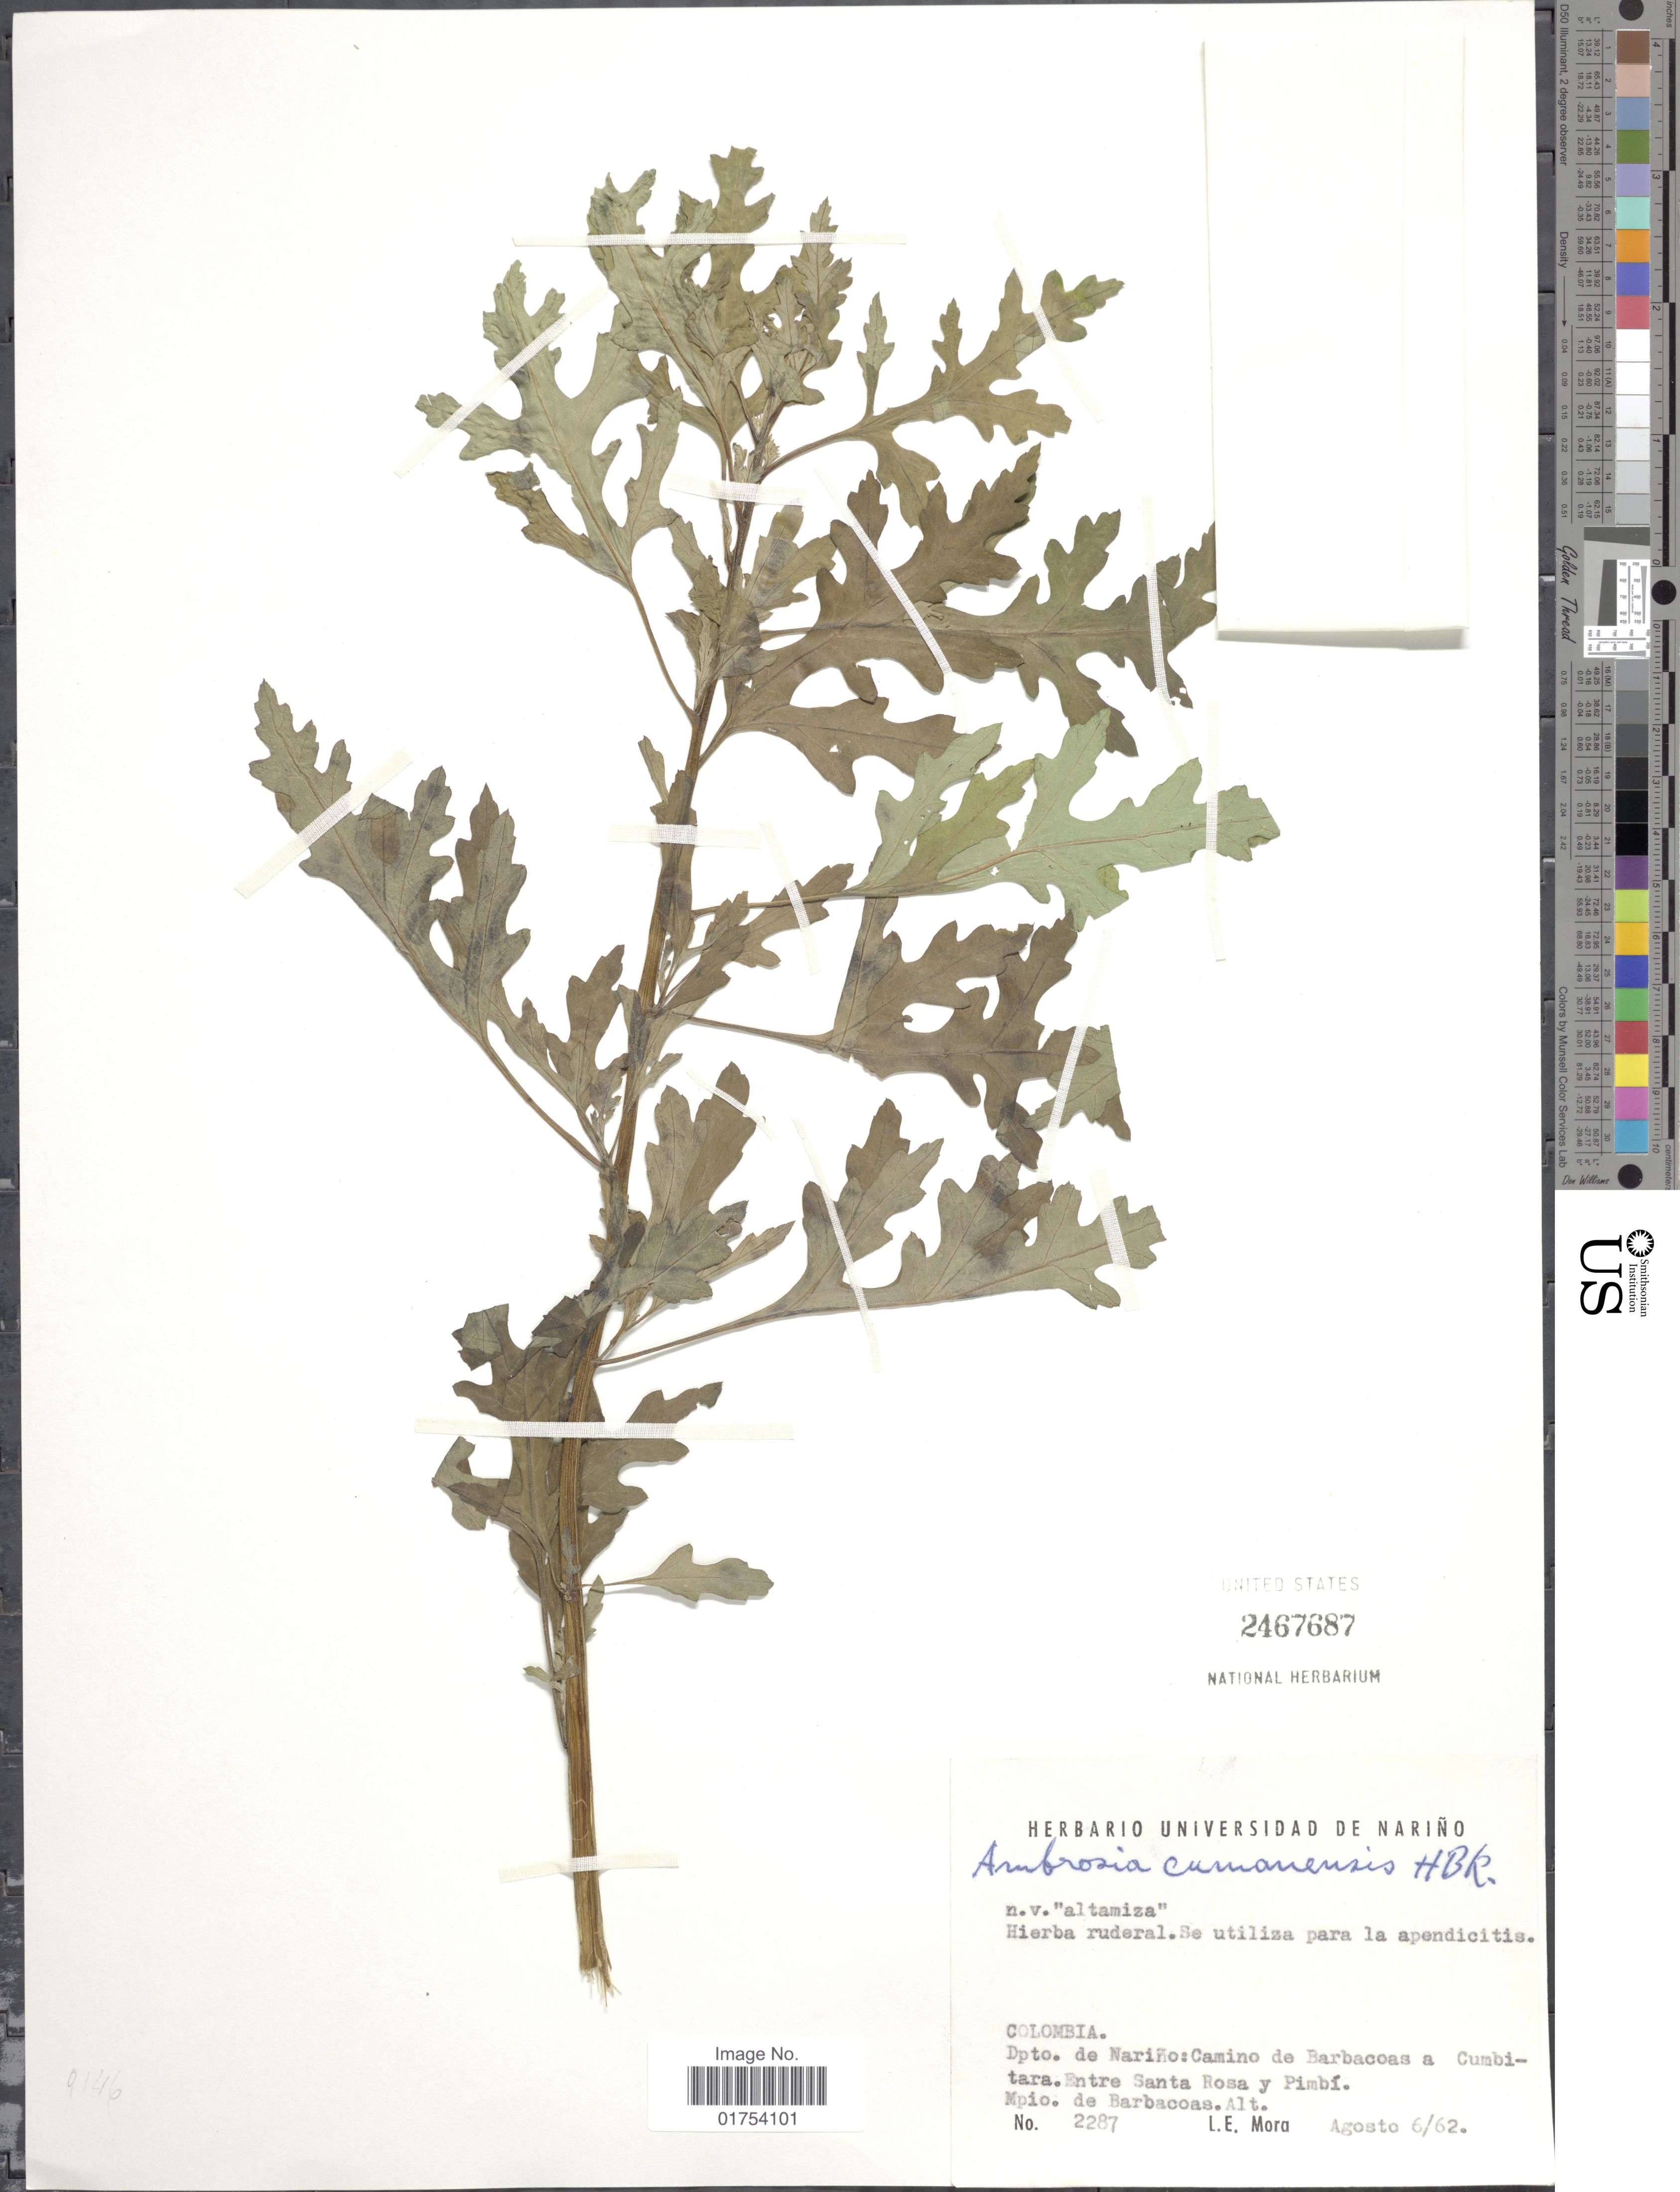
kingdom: Plantae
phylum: Tracheophyta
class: Magnoliopsida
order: Asterales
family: Asteraceae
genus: Ambrosia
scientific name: Ambrosia peruviana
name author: Willd.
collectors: L. Mora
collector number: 2287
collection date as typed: Transcribed d/m/y: 6/8/62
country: Colombia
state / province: Nariño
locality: Camino de Barbacoas a Cumbitara. Entre Santa Rosa y Pimbi. Mpio. de Barbacoas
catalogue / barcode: US 2467687